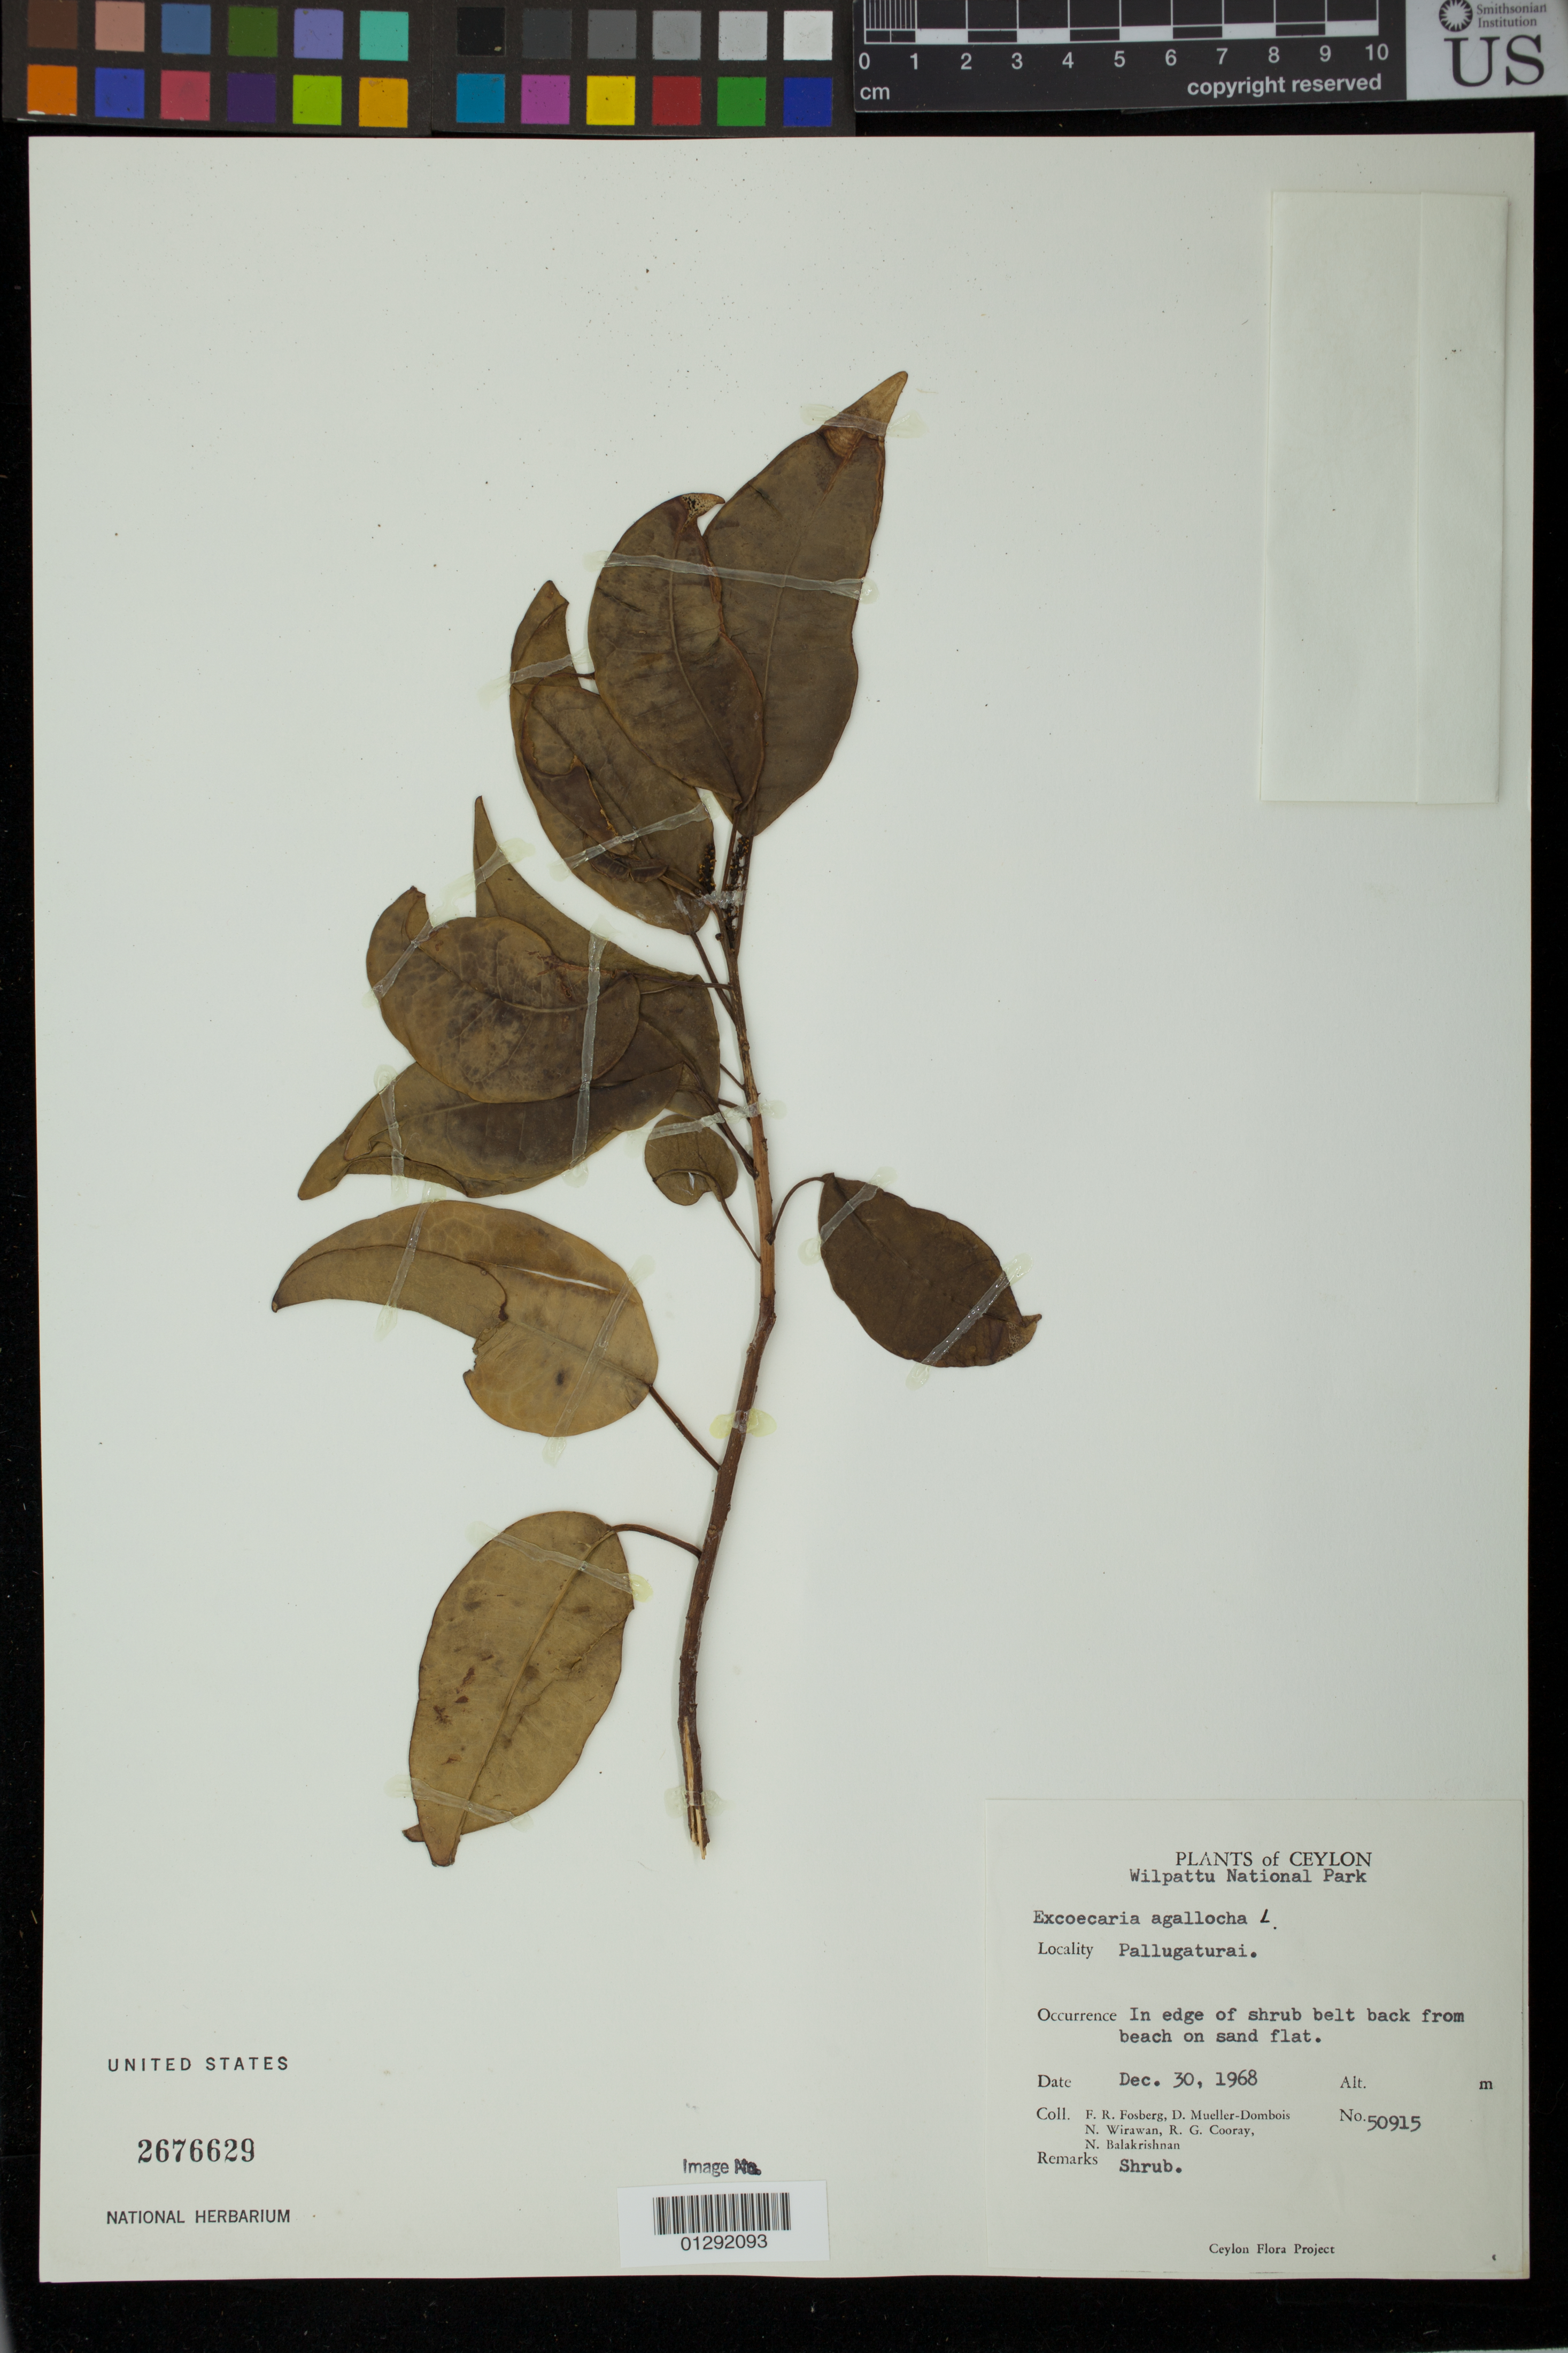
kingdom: Plantae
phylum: Tracheophyta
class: Magnoliopsida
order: Malpighiales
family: Euphorbiaceae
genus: Excoecaria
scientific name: Excoecaria agallocha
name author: L.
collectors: F. R. Fosberg, D. Mueller-Dombois, N. Wirawab & R. Cooray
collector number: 50915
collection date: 1968-12-30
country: Sri Lanka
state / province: North Western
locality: Ceylon. Pallugaturai. Wilpattu National Park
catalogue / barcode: US 2676629